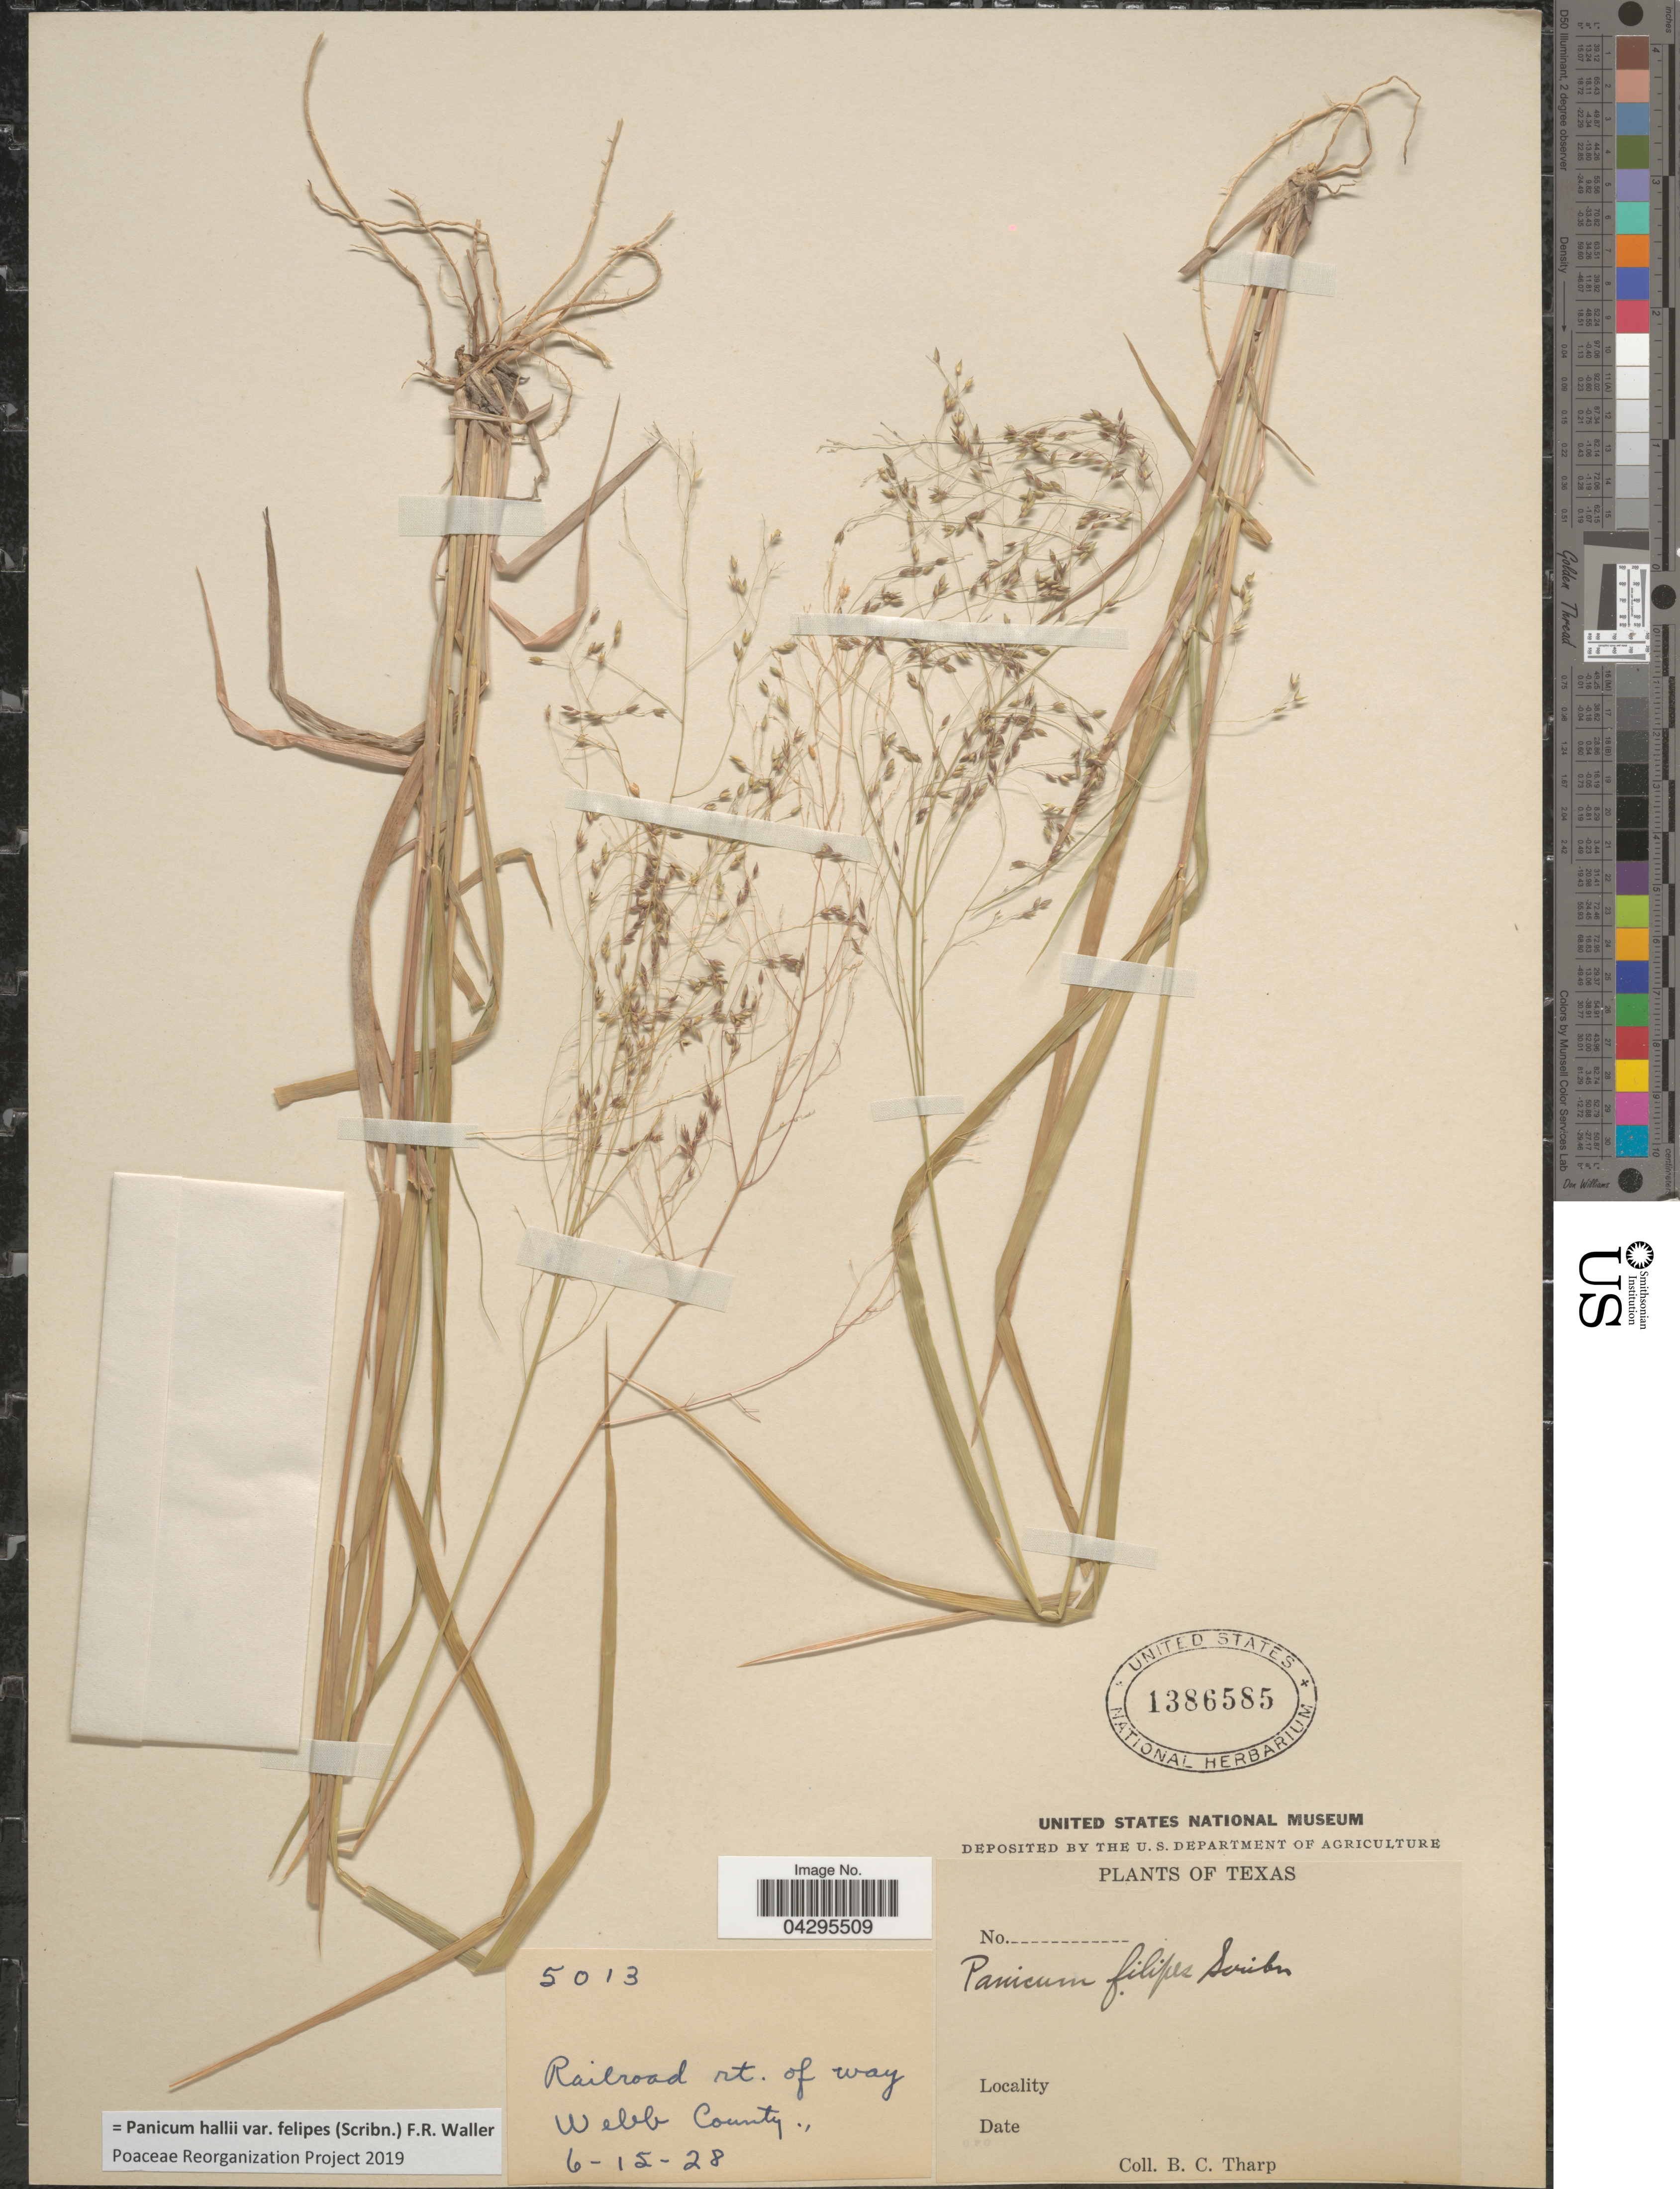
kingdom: Plantae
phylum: Tracheophyta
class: Liliopsida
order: Poales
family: Poaceae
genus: Panicum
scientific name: Panicum hallii var. felipes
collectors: B. C. Tharp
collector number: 5013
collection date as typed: Transcribed d/m/y: 15/6/28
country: United States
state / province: Texas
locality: Railroad rt. of way Webb County.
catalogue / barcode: US 1386585